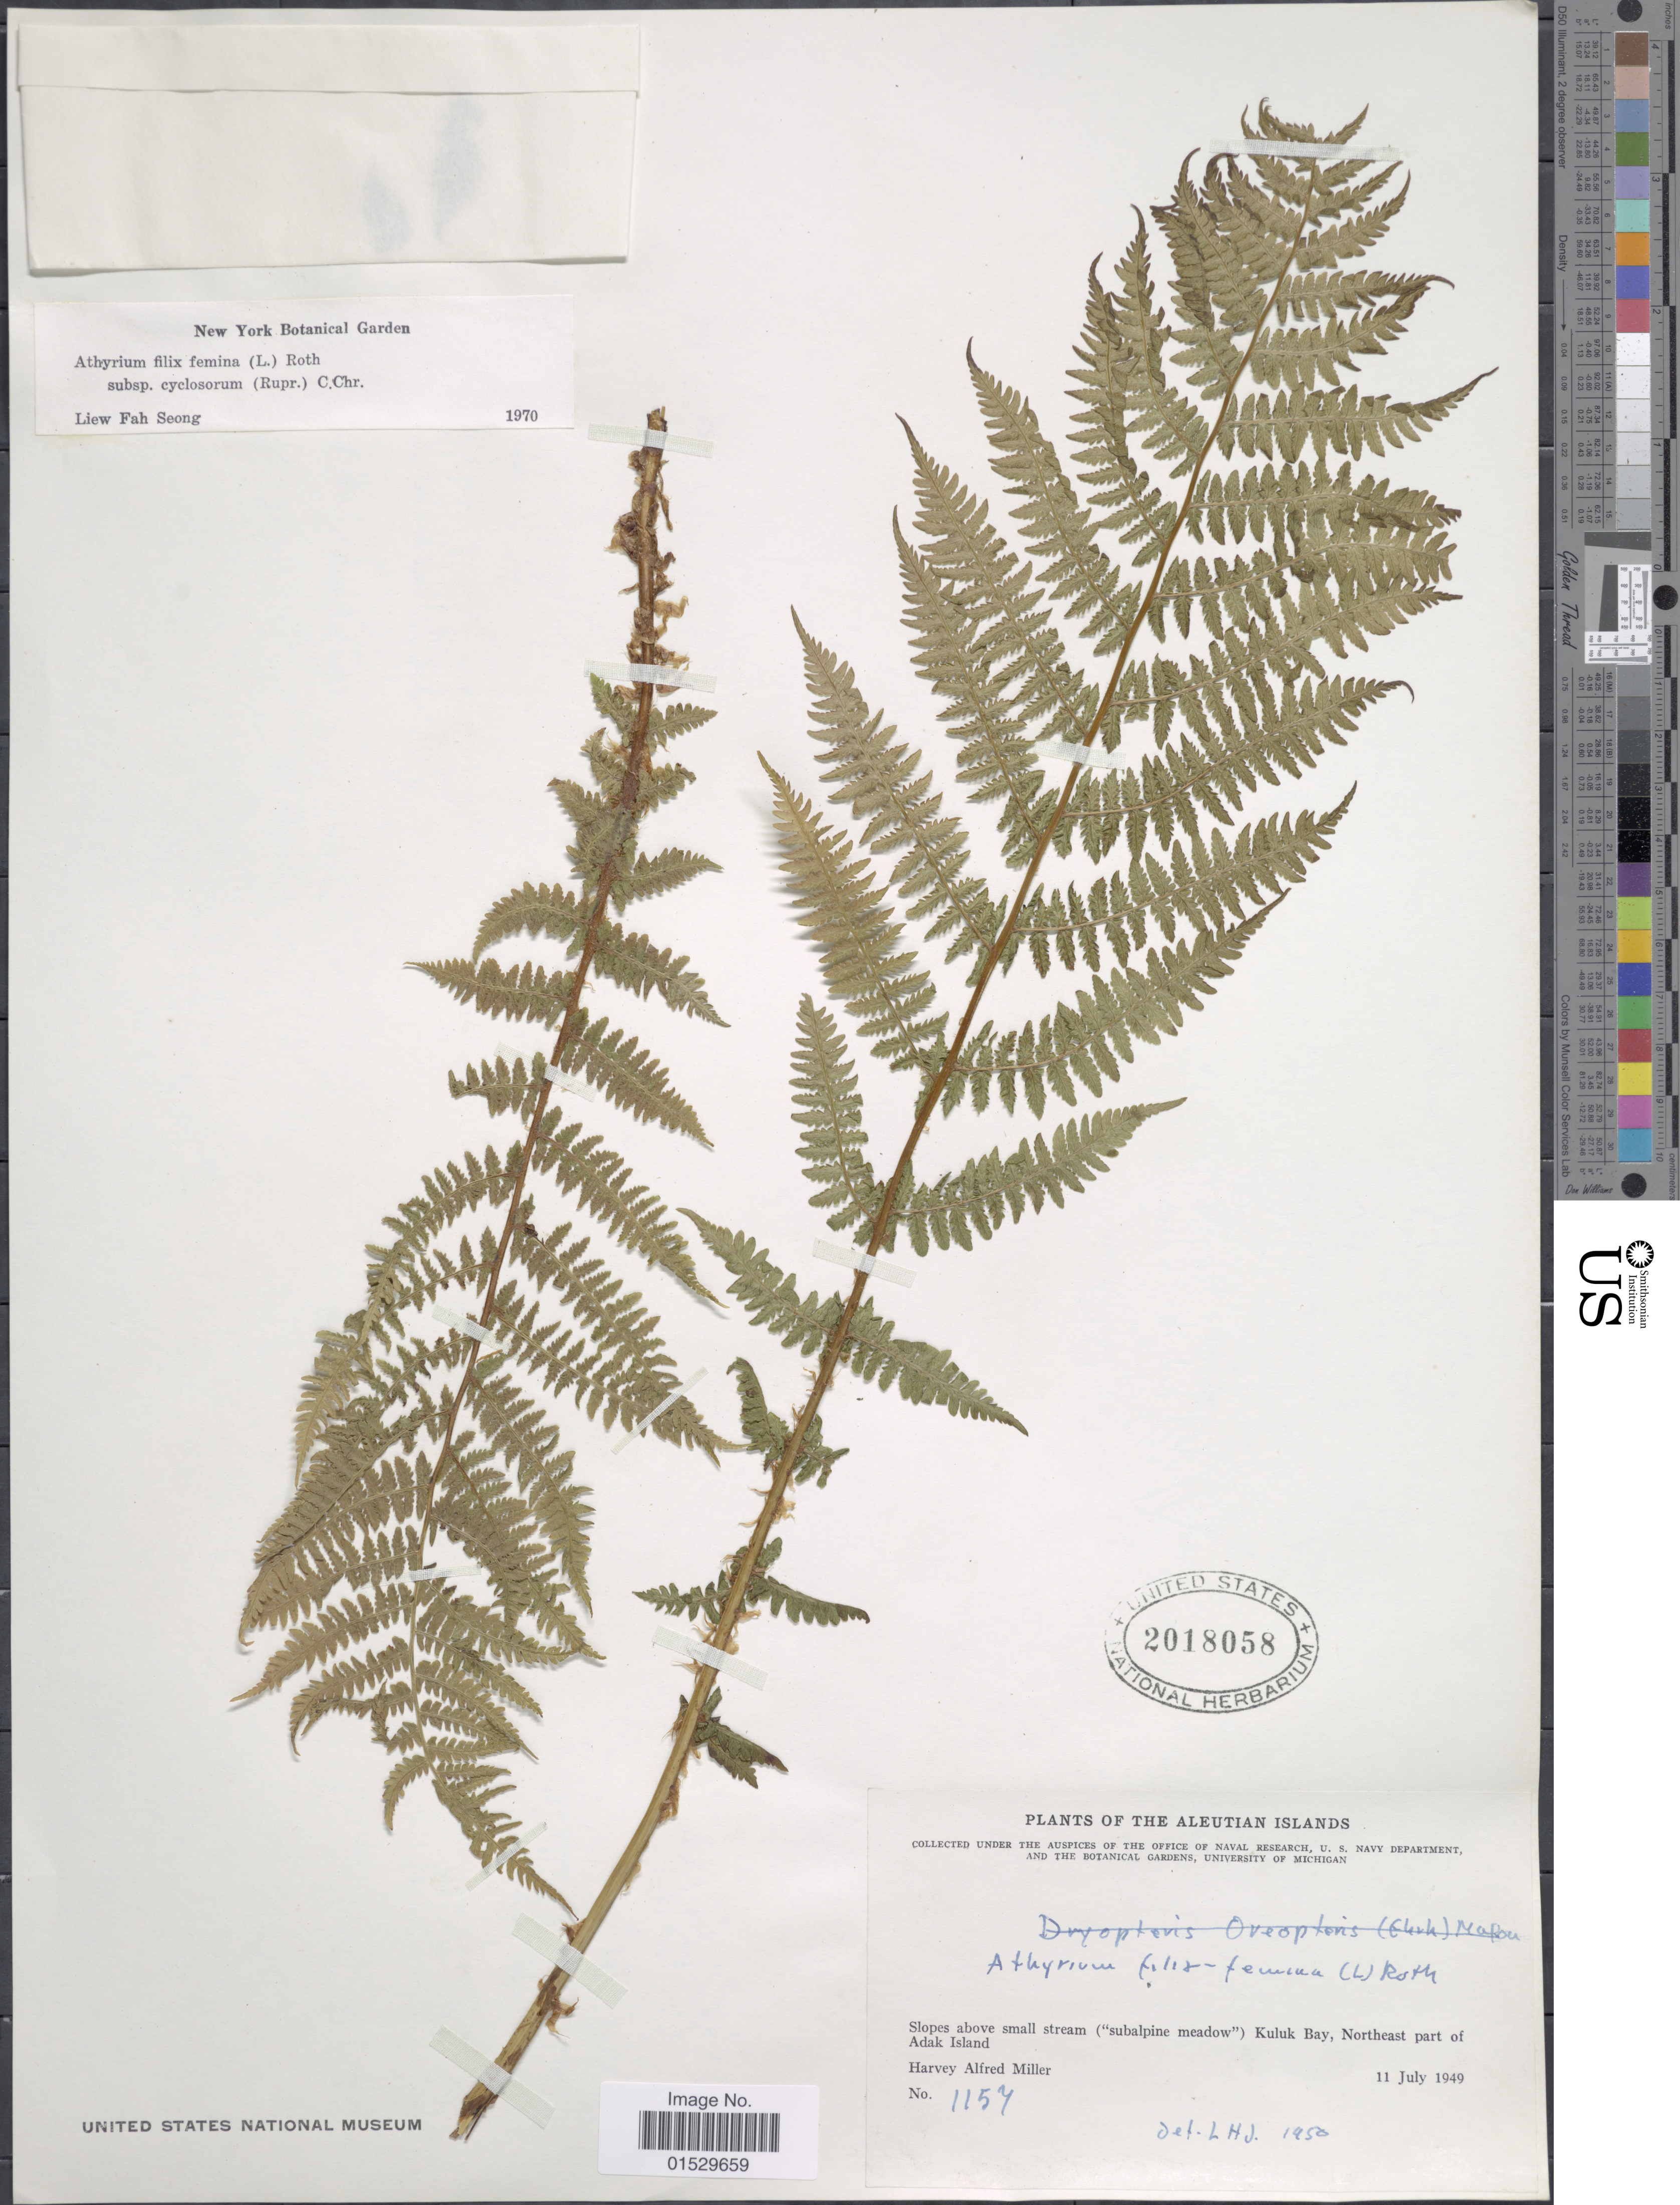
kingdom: Plantae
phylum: Tracheophyta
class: Polypodiopsida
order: Polypodiales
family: Athyriaceae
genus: Athyrium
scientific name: Athyrium filix-femina subsp. cyclosorum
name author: (Rupr.) C. Chr.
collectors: H. A. Miller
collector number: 1154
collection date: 1949-07-11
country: United States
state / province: Alaska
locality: Aleutian Islands, slopes above small stream (subalpine meadow) Kuluk Bay, Northeast part of Adak Island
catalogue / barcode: US 2018058